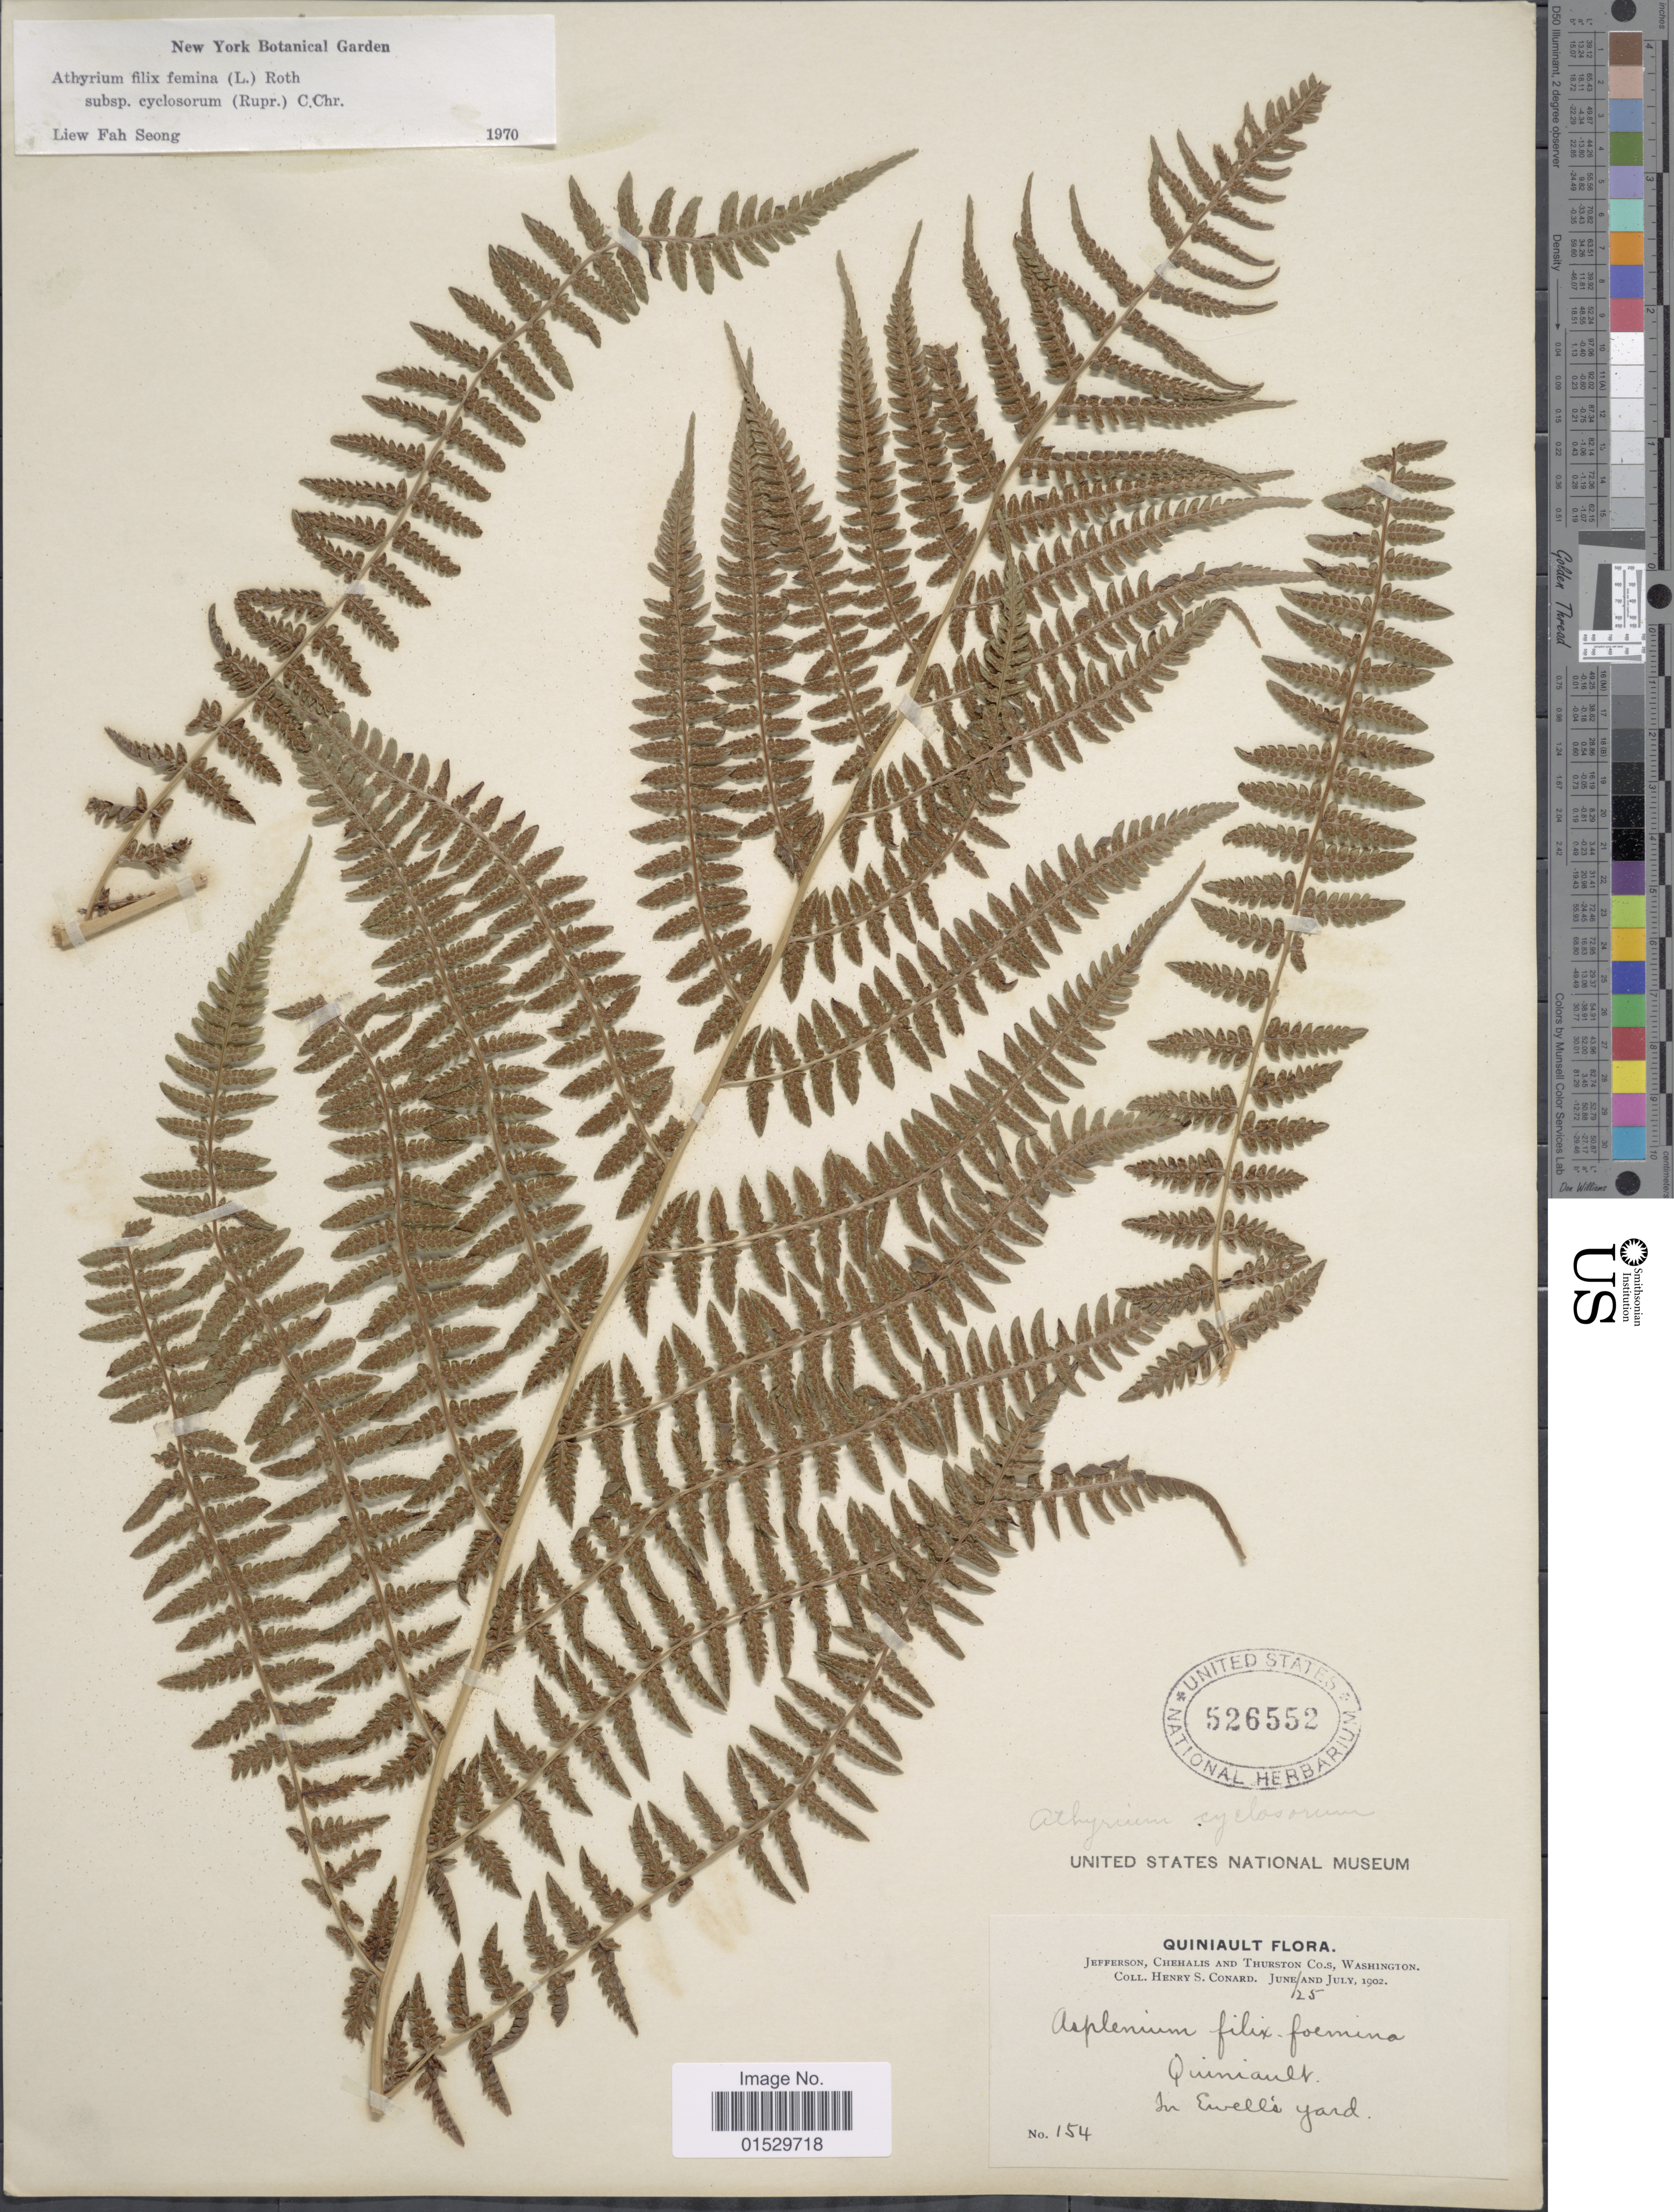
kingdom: Plantae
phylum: Tracheophyta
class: Polypodiopsida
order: Polypodiales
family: Athyriaceae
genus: Athyrium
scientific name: Athyrium filix-femina subsp. cyclosorum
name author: (Rupr.) C. Chr.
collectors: H. S. Conard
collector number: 154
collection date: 1902-06-25/1902-07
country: United States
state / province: Washington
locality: Quinault, Jefferson, Chehalis and Thurston Cos., Washington, in Ewell's yard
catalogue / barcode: US 526552